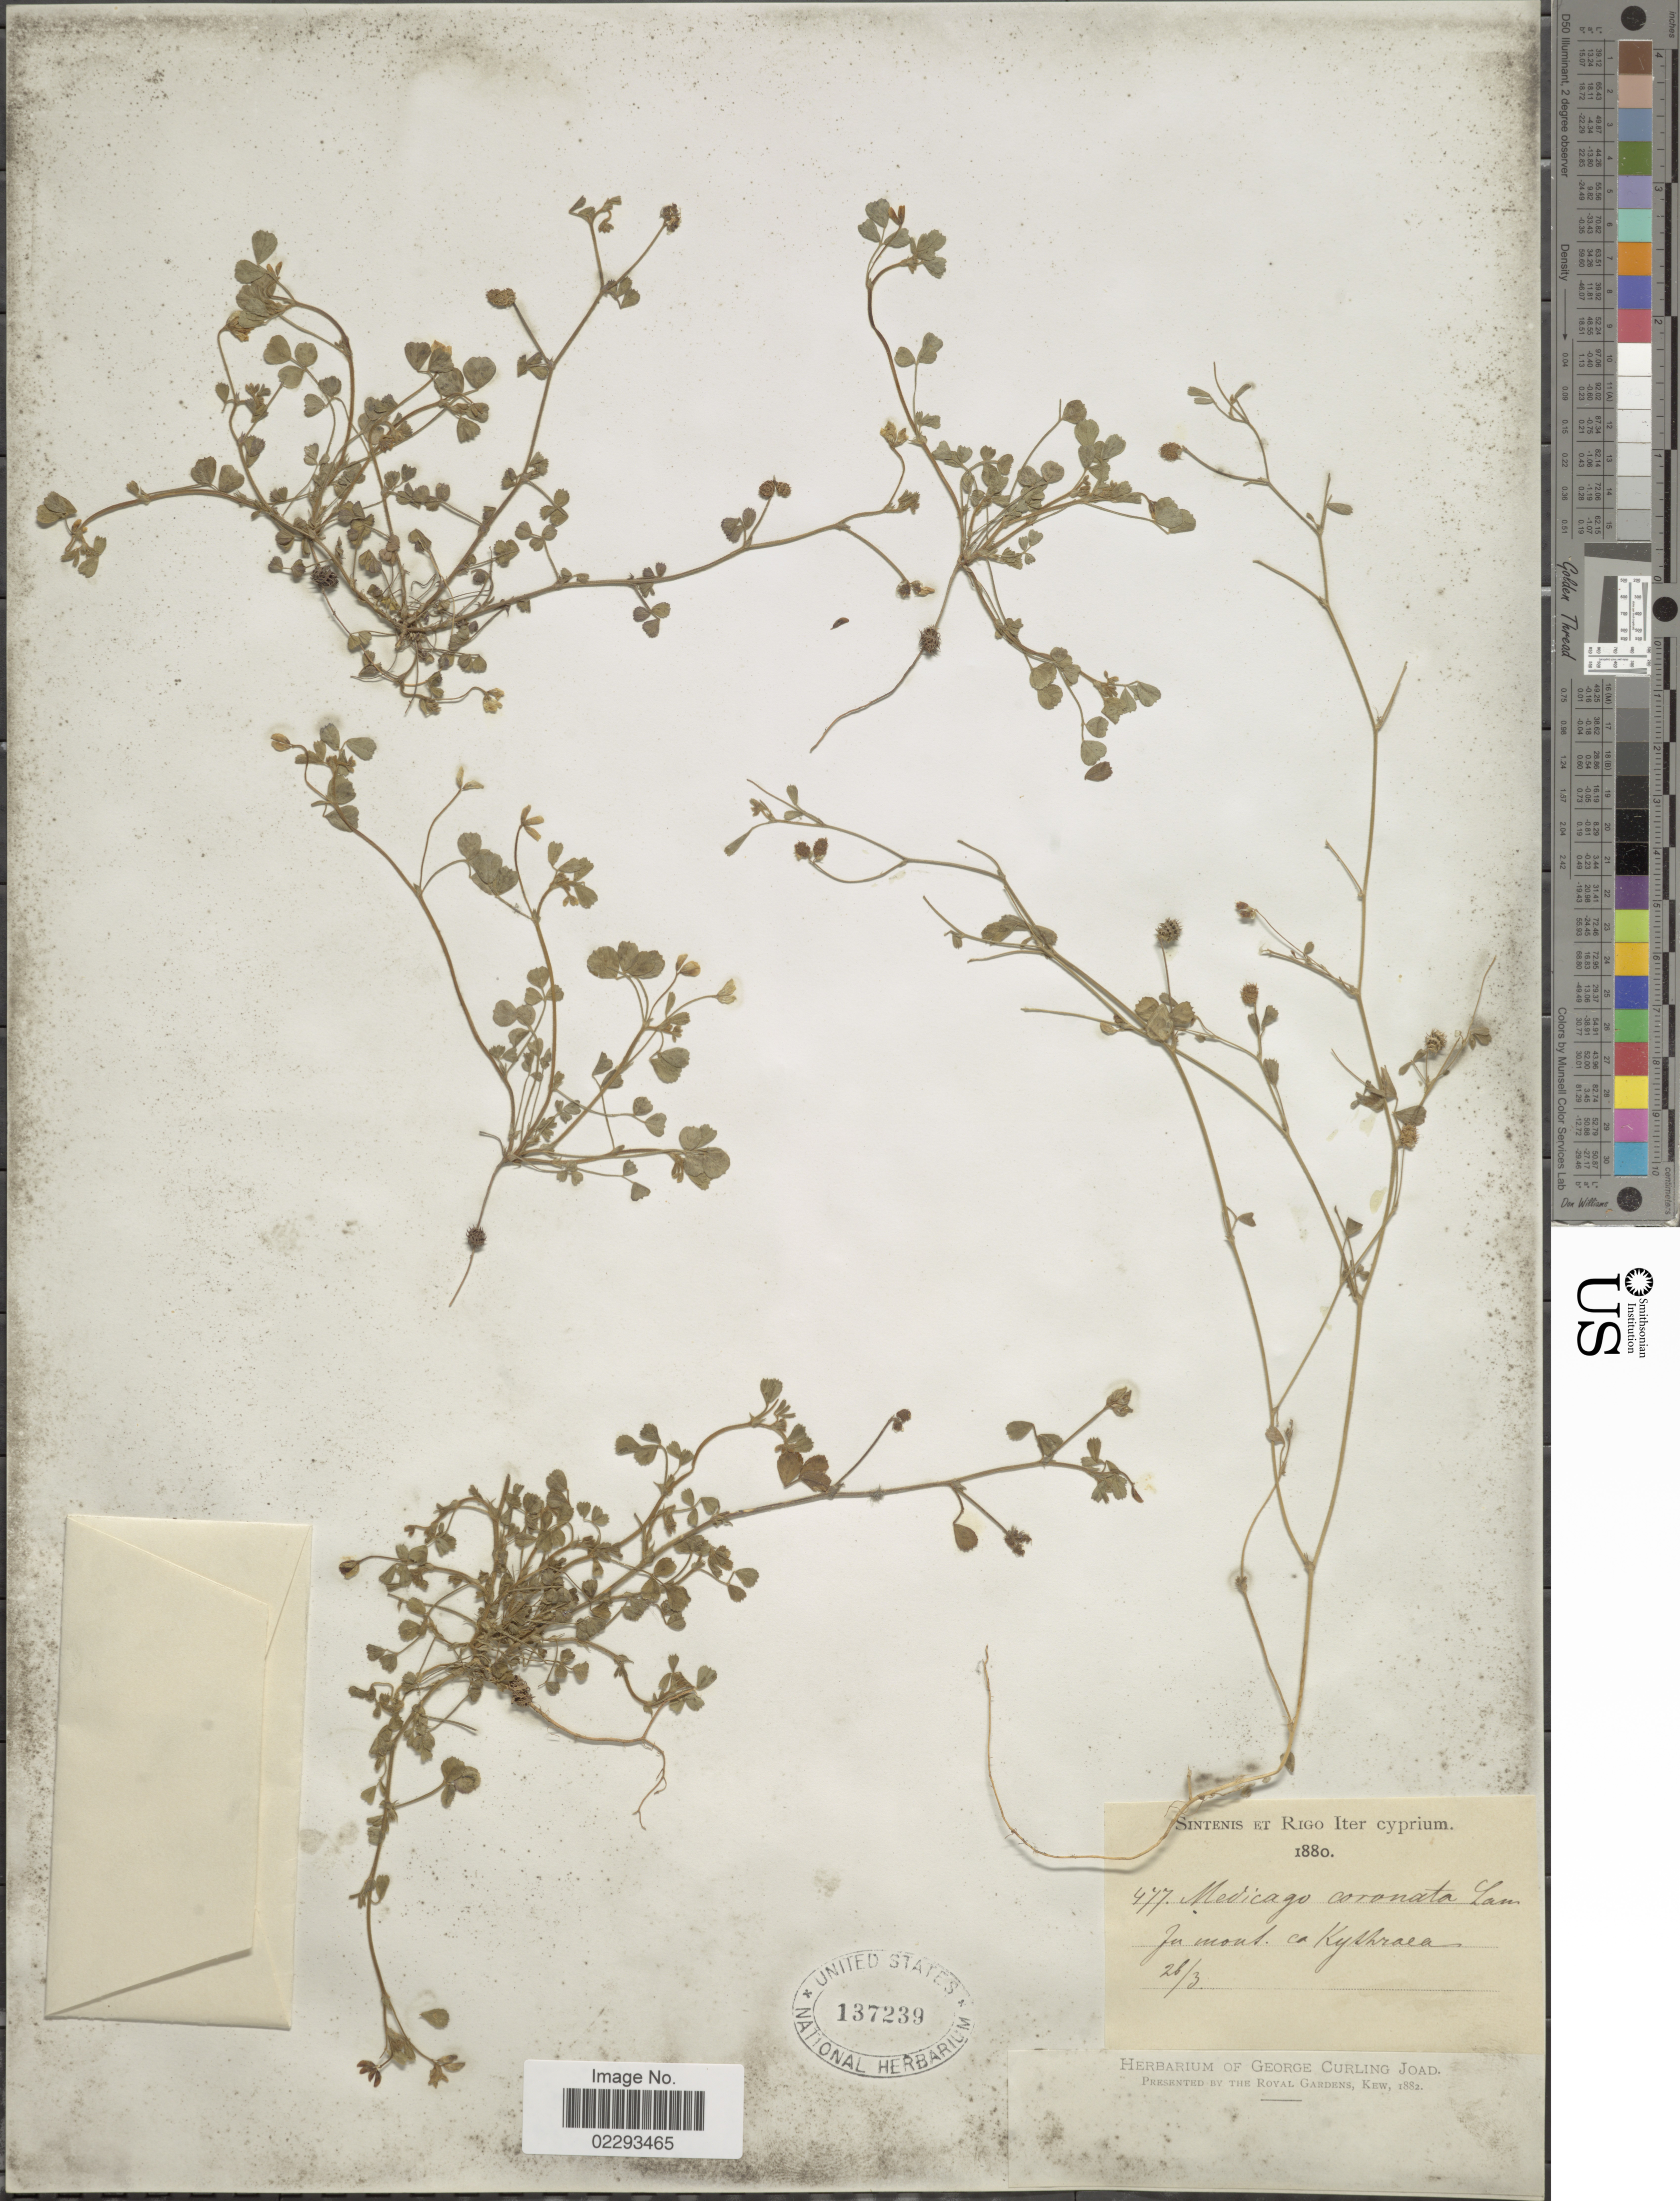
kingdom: Plantae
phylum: Tracheophyta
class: Magnoliopsida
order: Fabales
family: Fabaceae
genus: Medicago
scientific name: Medicago coronata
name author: (L.) Bartal.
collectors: -. Sintenis & -- Rigo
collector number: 417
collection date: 1880-03-28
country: Cyprus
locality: Iter cyprium, in mont. ca. Kythraea [interpreted]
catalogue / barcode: US 137239